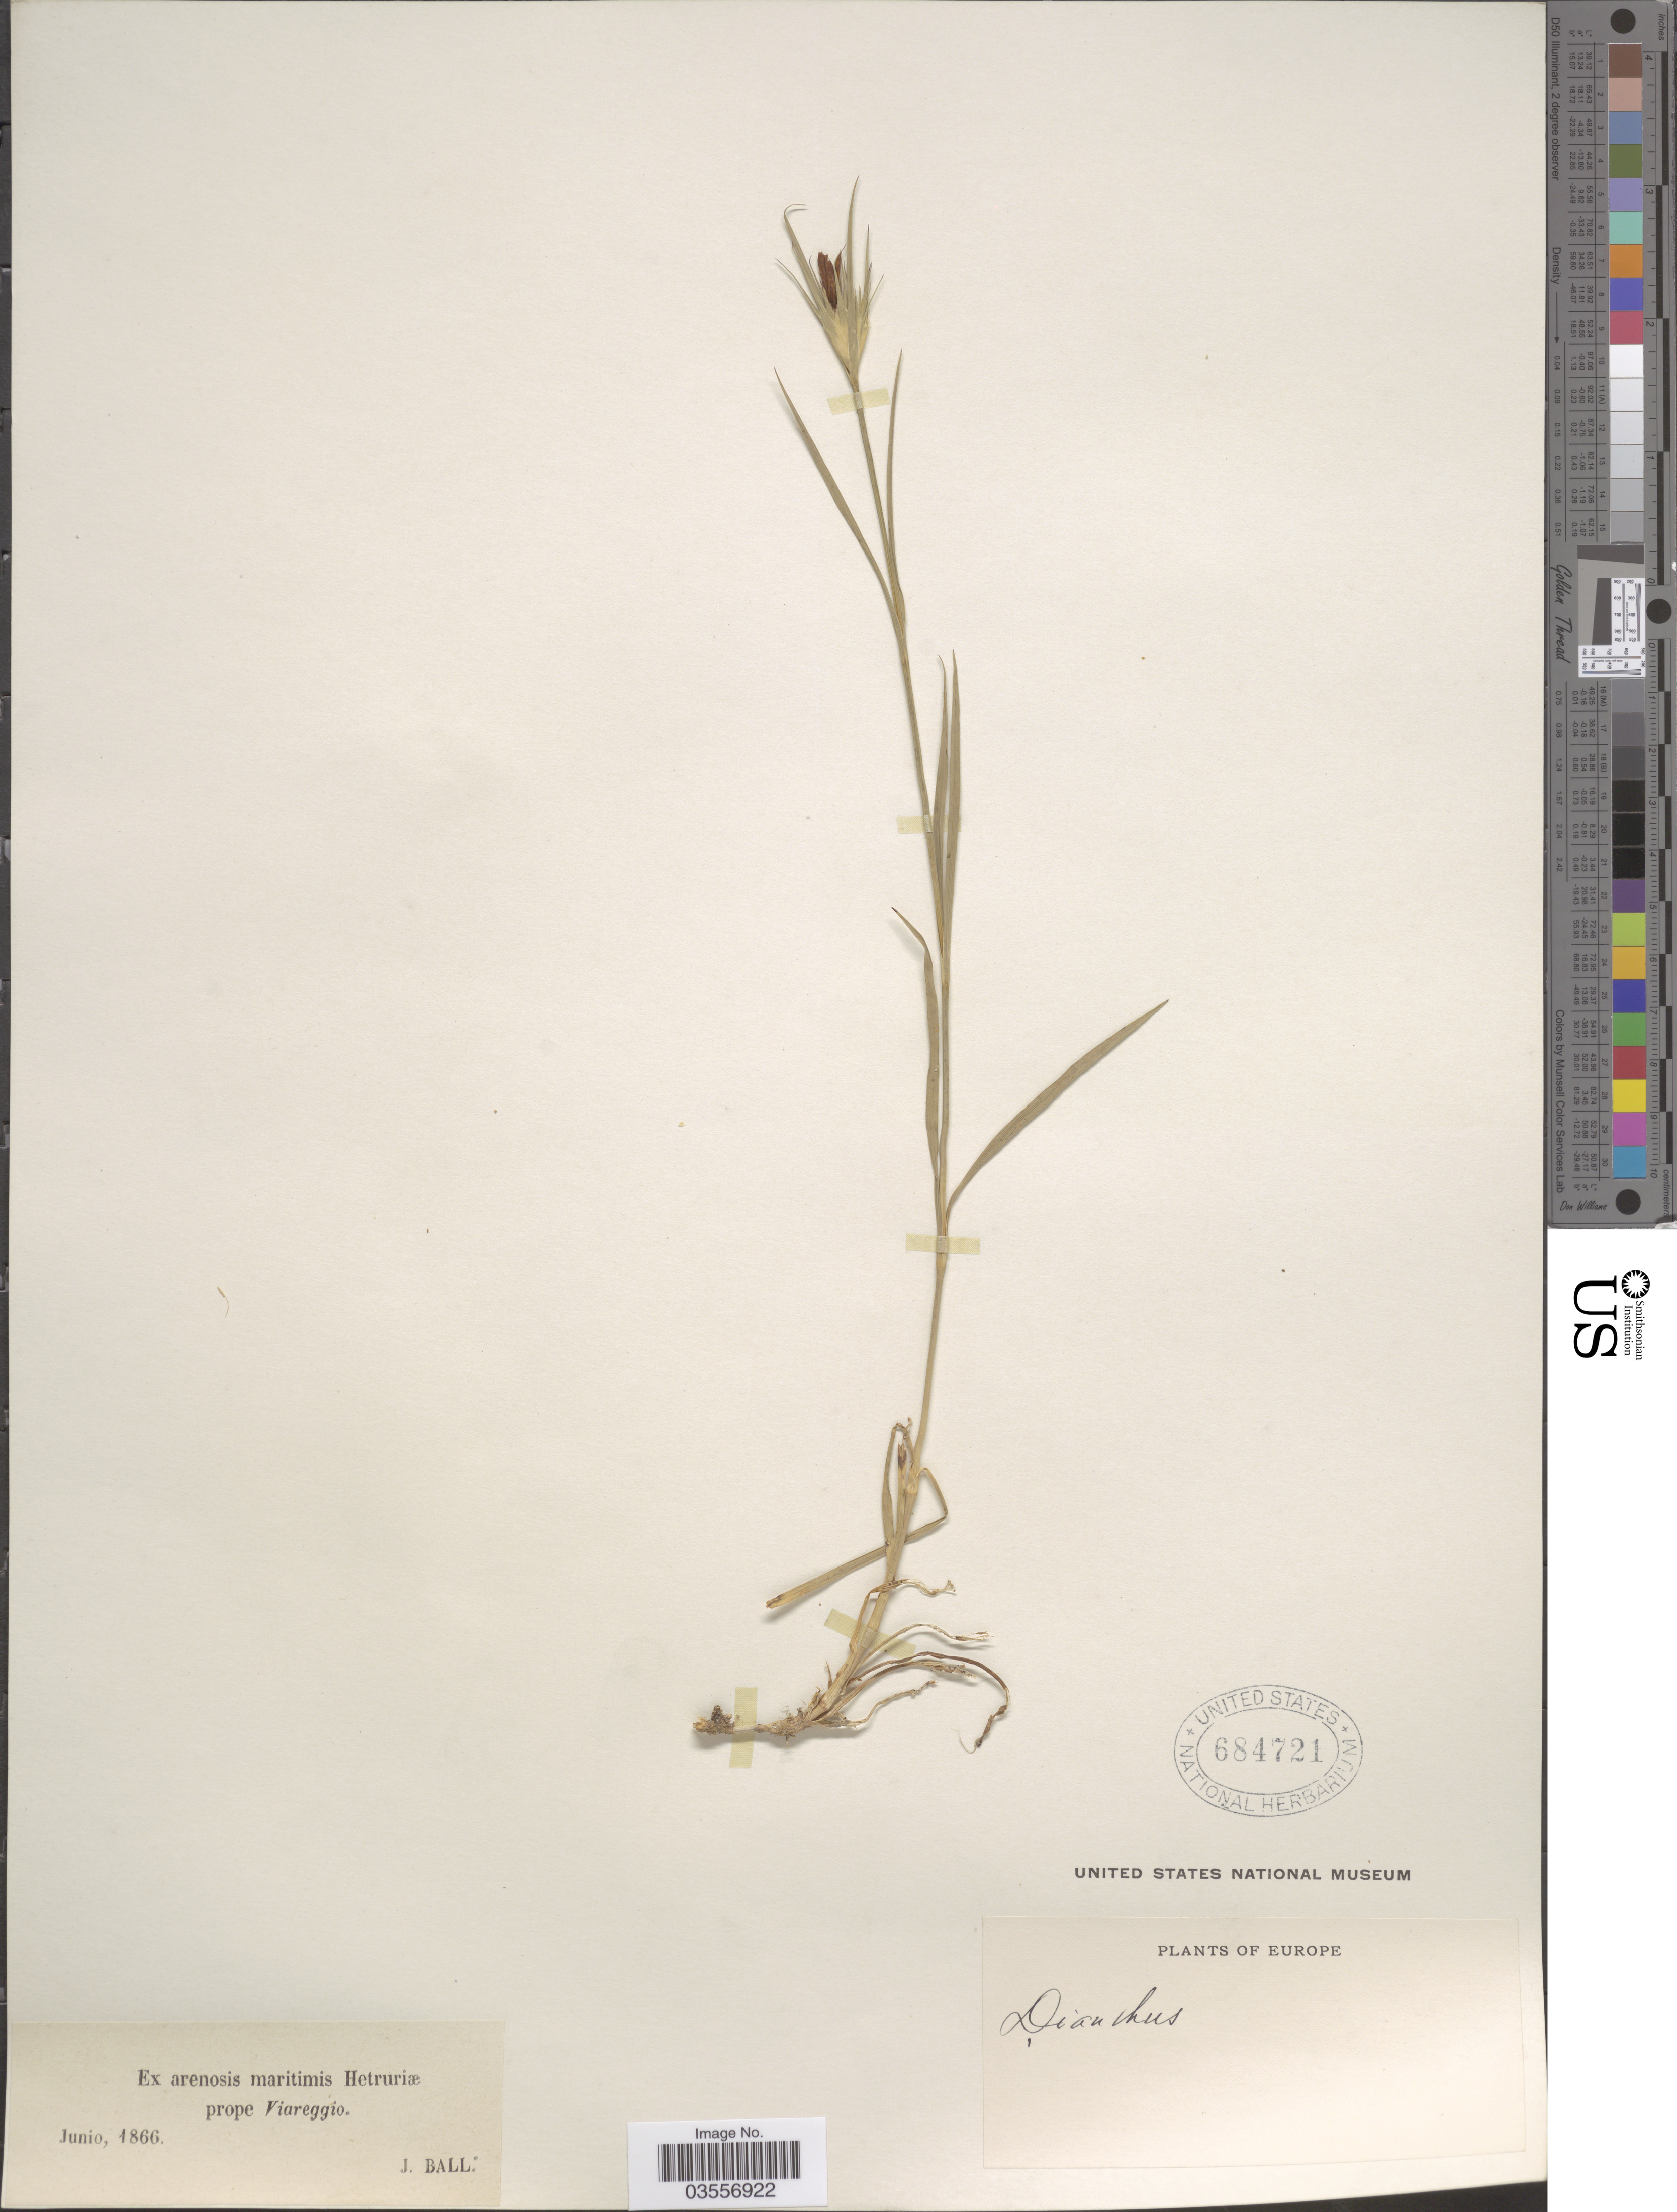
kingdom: Plantae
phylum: Tracheophyta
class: Magnoliopsida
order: Caryophyllales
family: Caryophyllaceae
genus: Dianthus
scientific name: Dianthus sp.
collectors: J. Ball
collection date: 1866-06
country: Italy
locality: Ex arenosis maritimis Hetruriæ prope Viareggio. Europe.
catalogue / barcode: US 684721